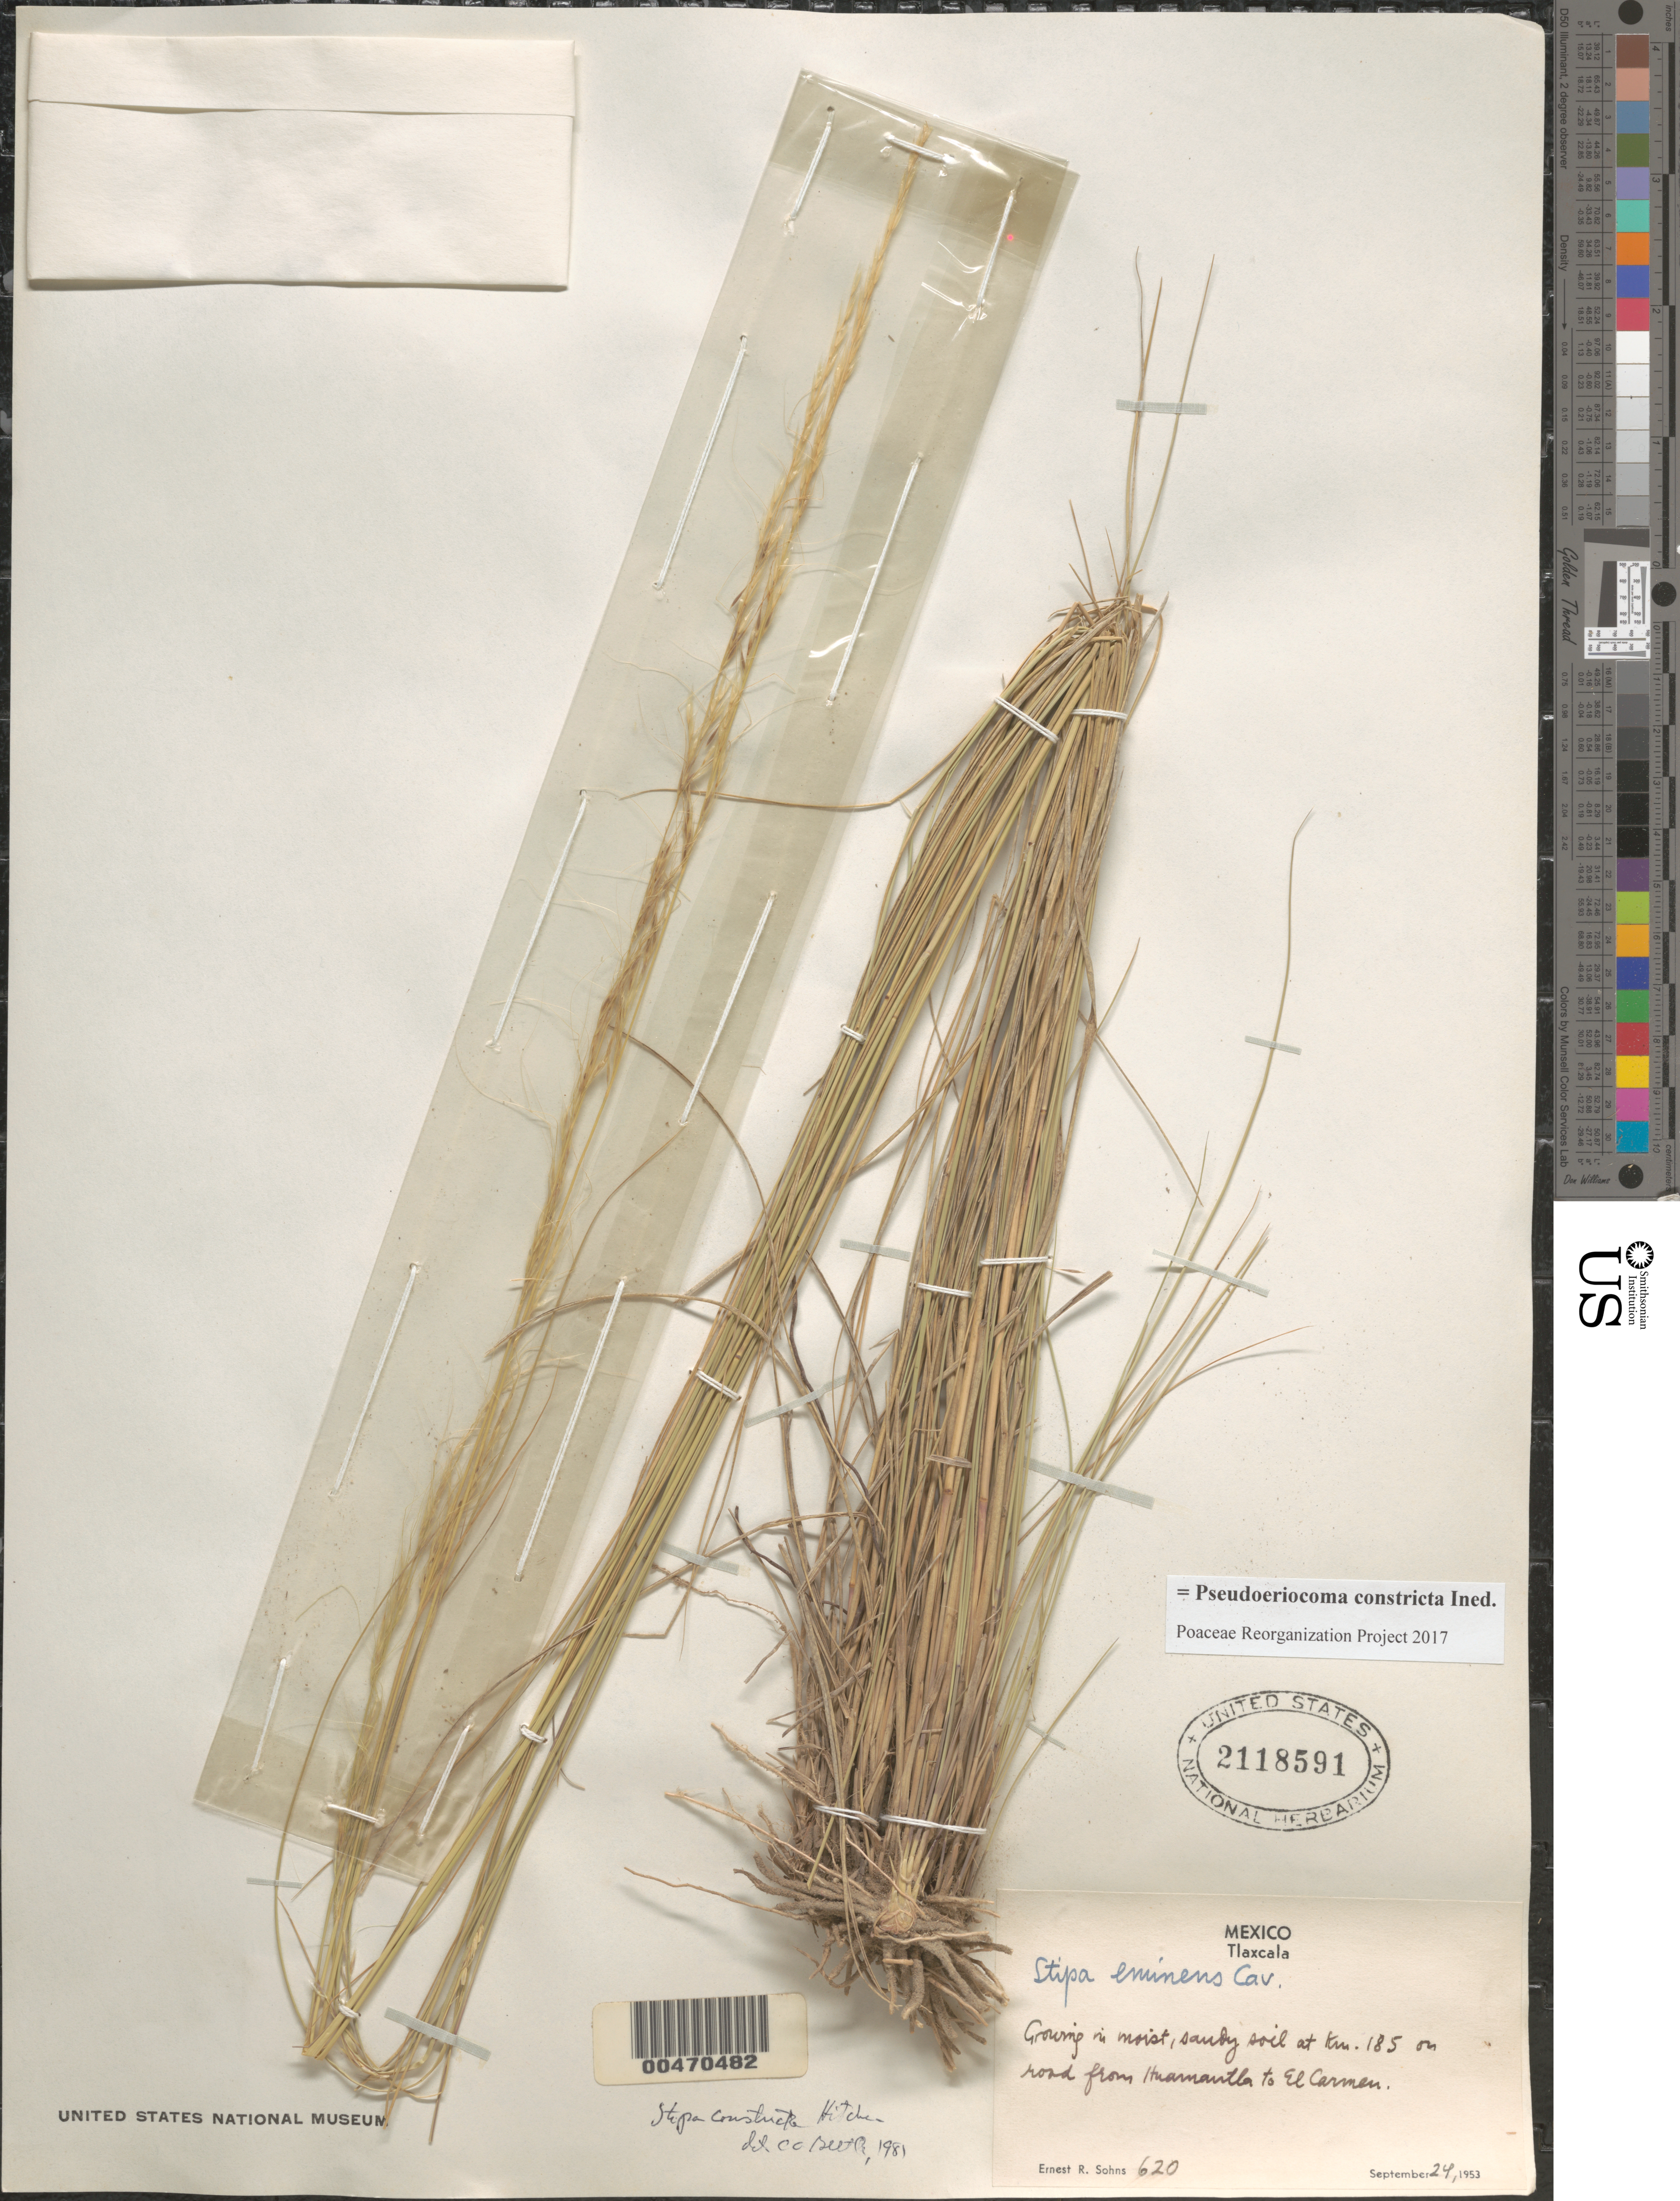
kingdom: Plantae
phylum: Tracheophyta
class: Liliopsida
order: Poales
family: Poaceae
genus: Pseudoeriocoma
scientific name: Pseudoeriocoma constricta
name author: (Kunth) Romasch.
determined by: Poaceae Reorganization Project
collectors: E. R. Sohns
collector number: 620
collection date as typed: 24 Sep 1953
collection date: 1953-09-24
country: Mexico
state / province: Tlaxcala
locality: Km 185 on rd from Huamantla to El Carmen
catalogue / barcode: US 2118591